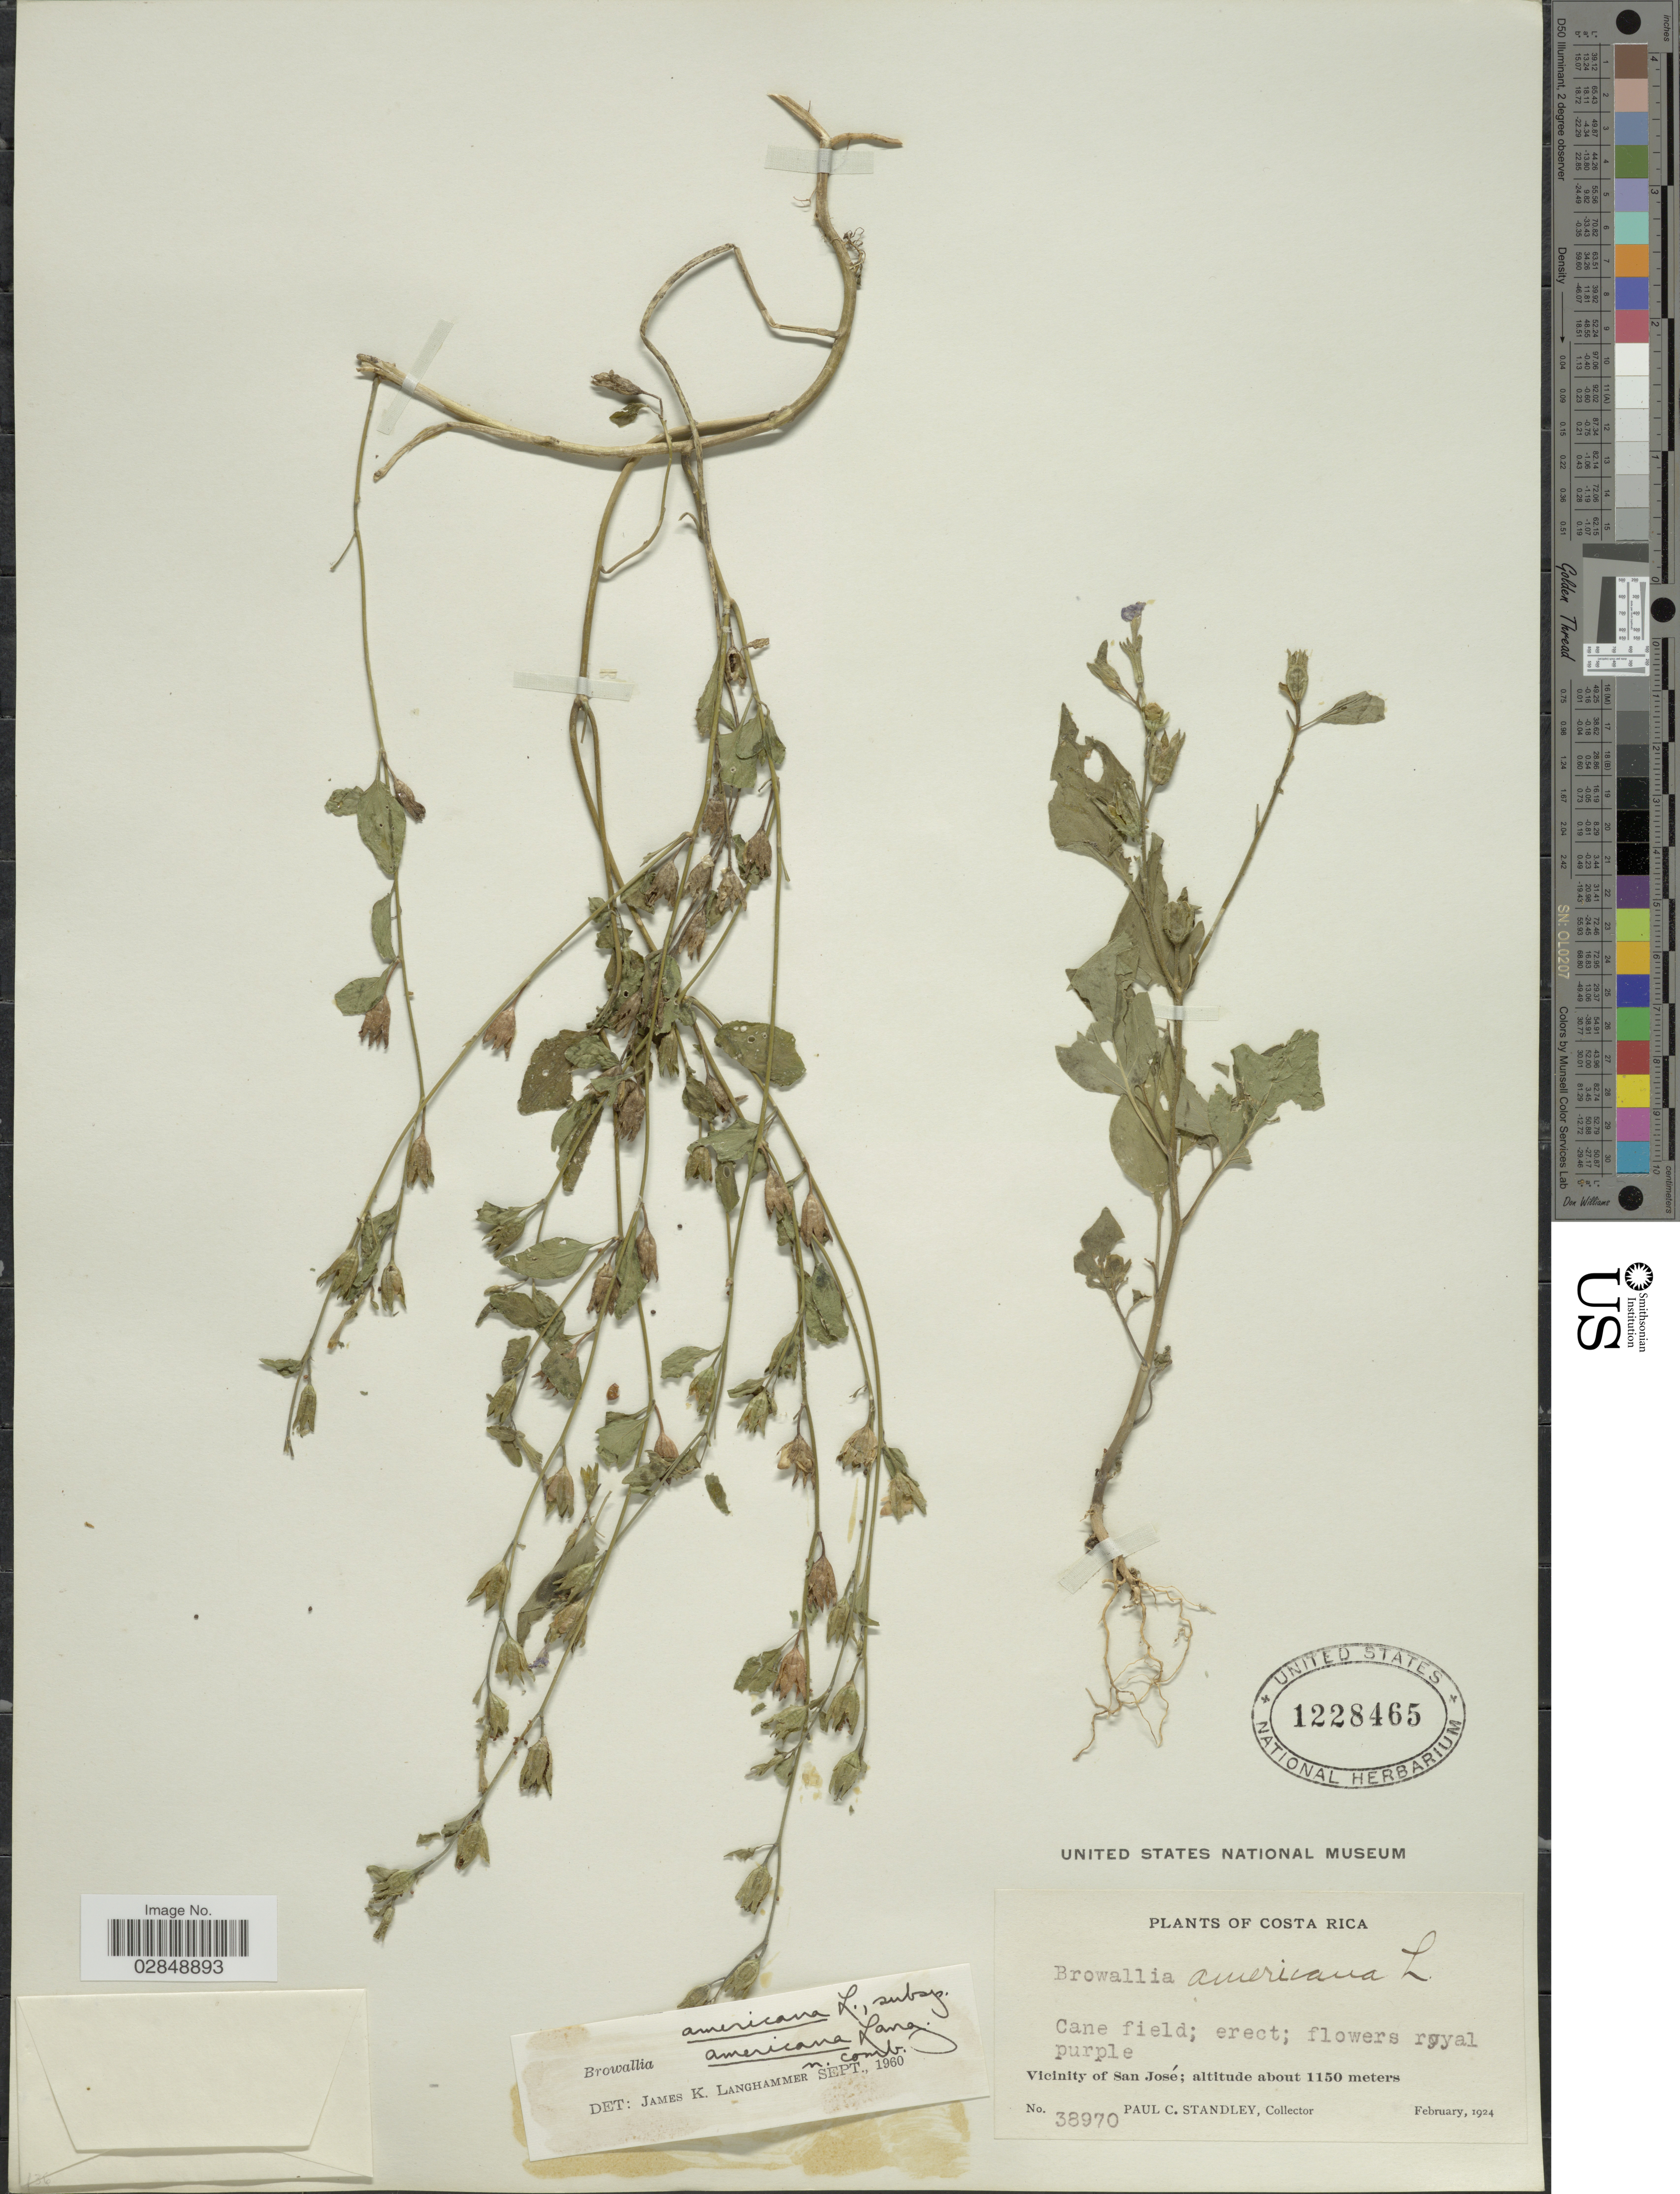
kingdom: Plantae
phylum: Tracheophyta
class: Magnoliopsida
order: Solanales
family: Solanaceae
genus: Browallia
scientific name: Browallia americana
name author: L.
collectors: P. C. Standley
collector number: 38970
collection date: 1924-02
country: Costa Rica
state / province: San José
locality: Vicinity of San José.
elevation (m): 1150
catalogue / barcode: US 1228465